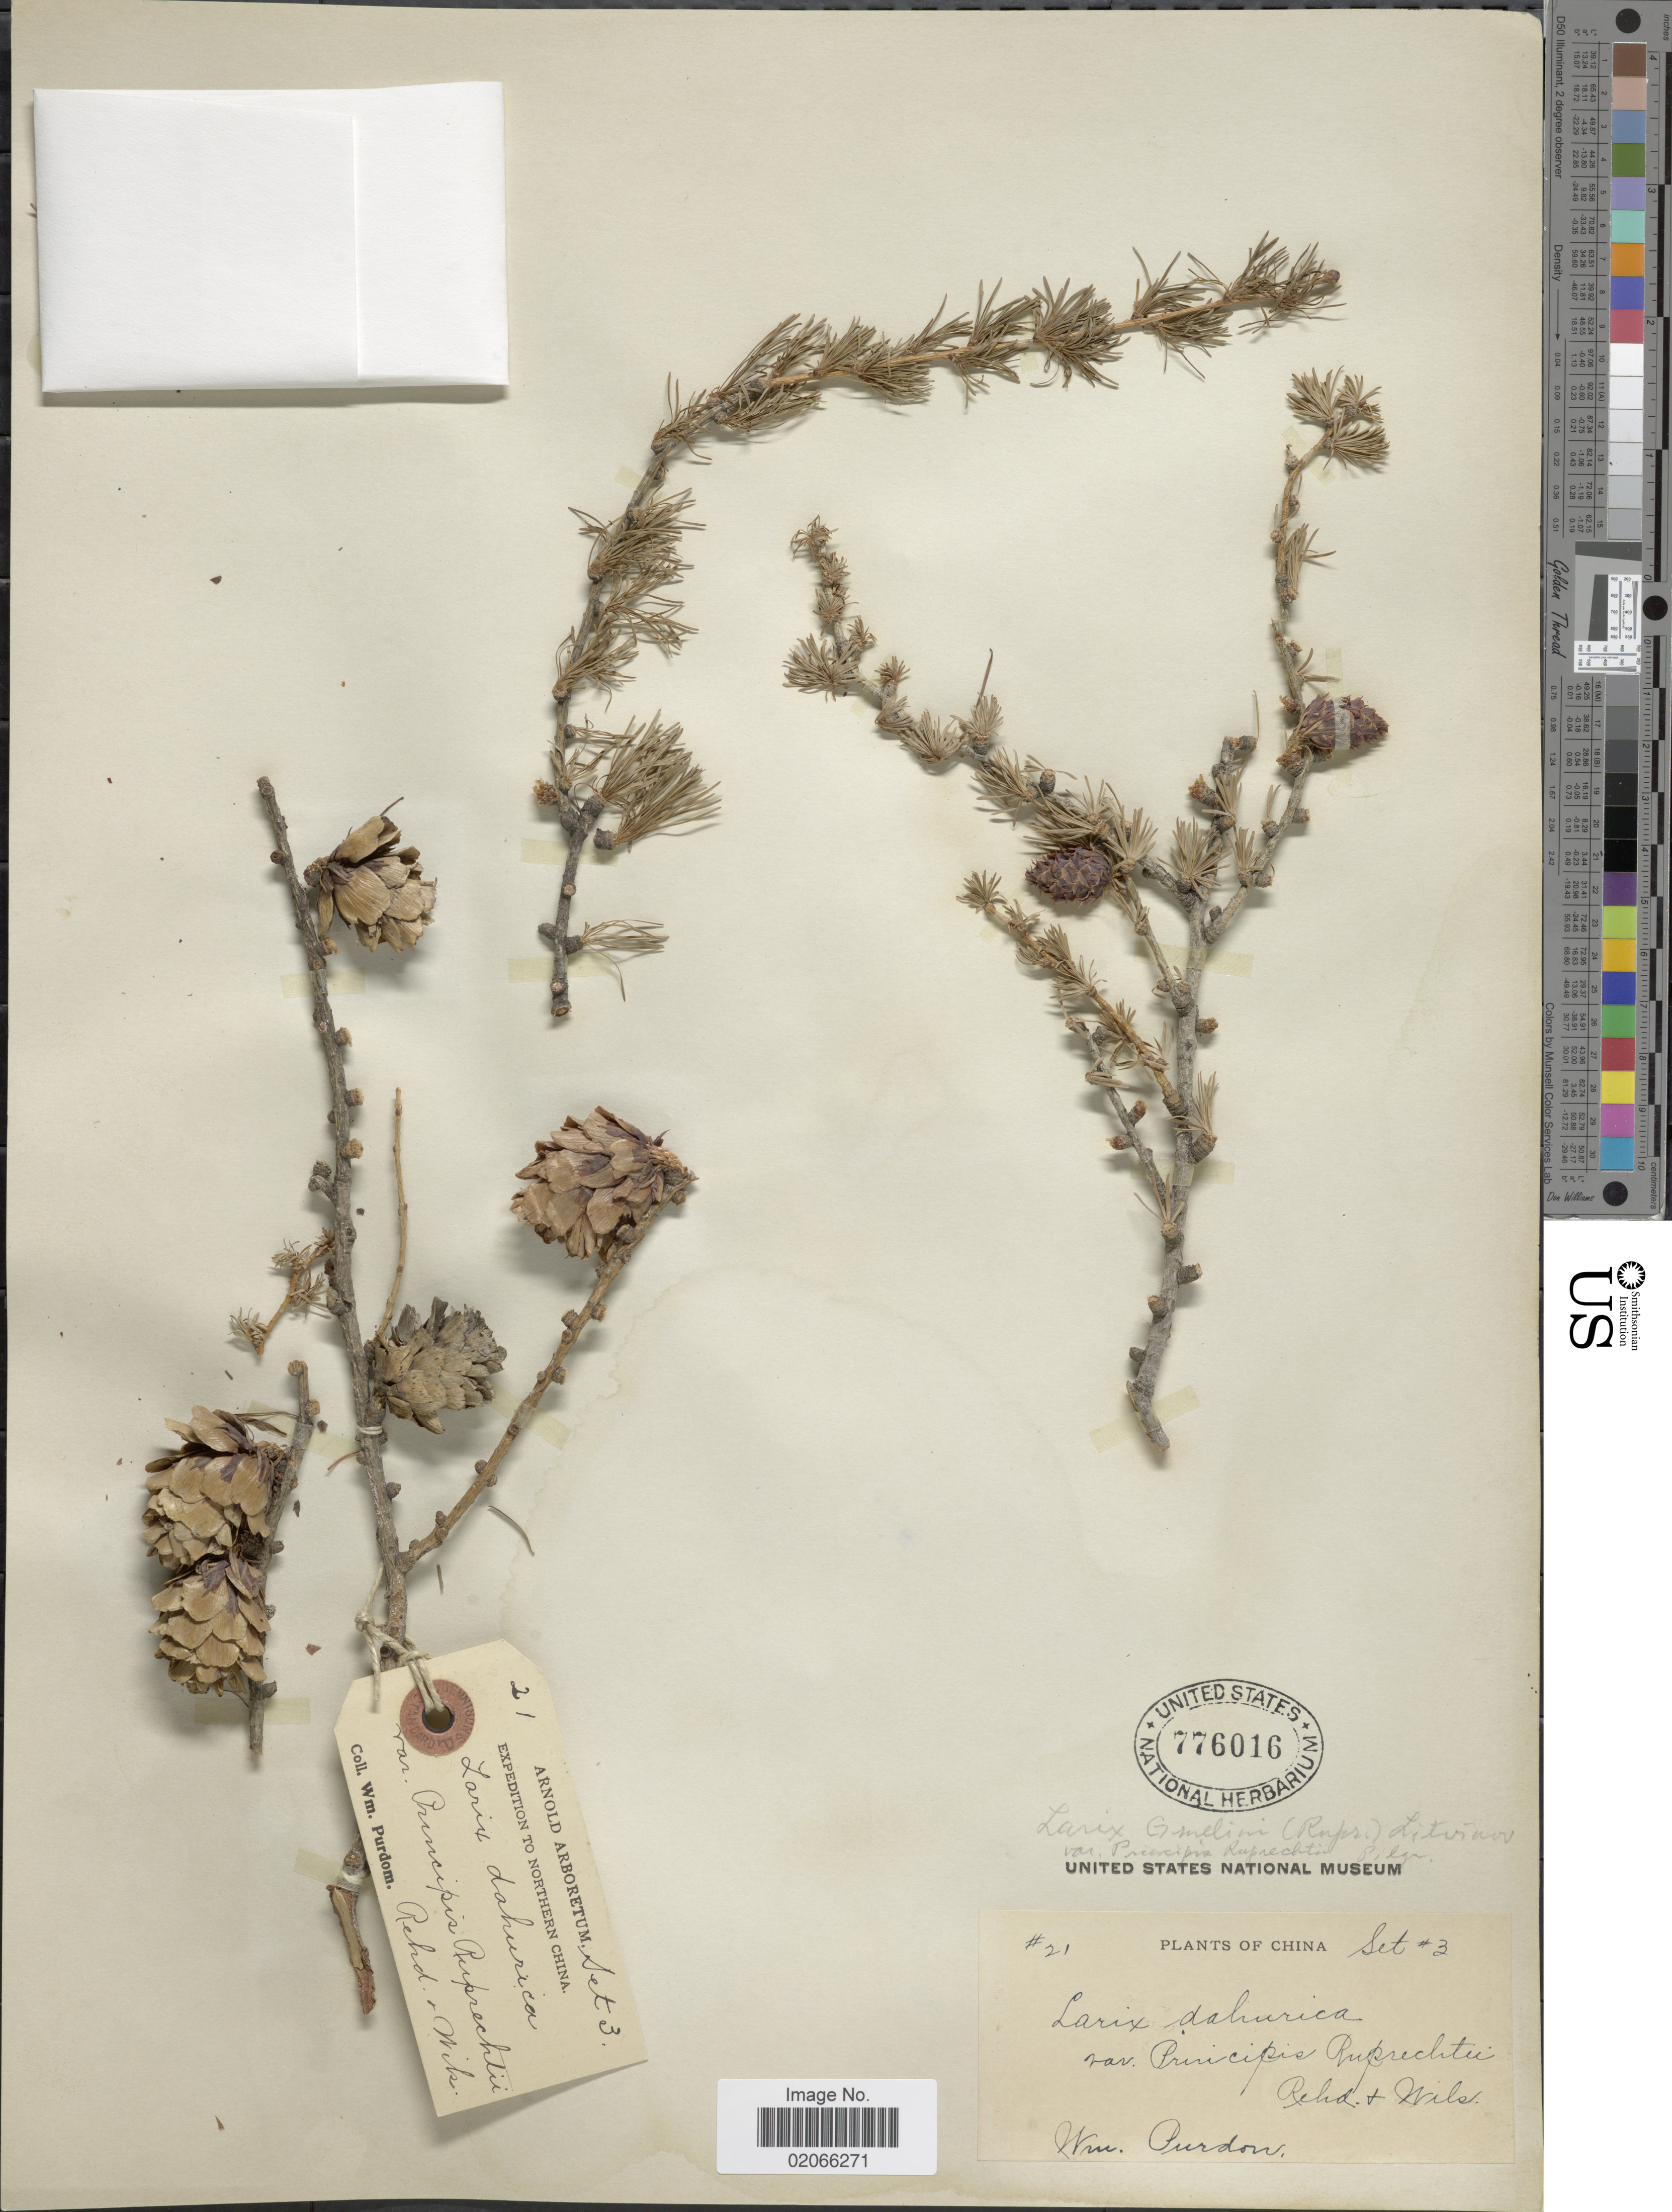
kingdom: Plantae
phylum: Tracheophyta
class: Pinopsida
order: Pinales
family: Pinaceae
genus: Larix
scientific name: Larix griffithii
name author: Hook. f.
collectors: W. Purdom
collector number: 21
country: China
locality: Northern China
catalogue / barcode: US 776016